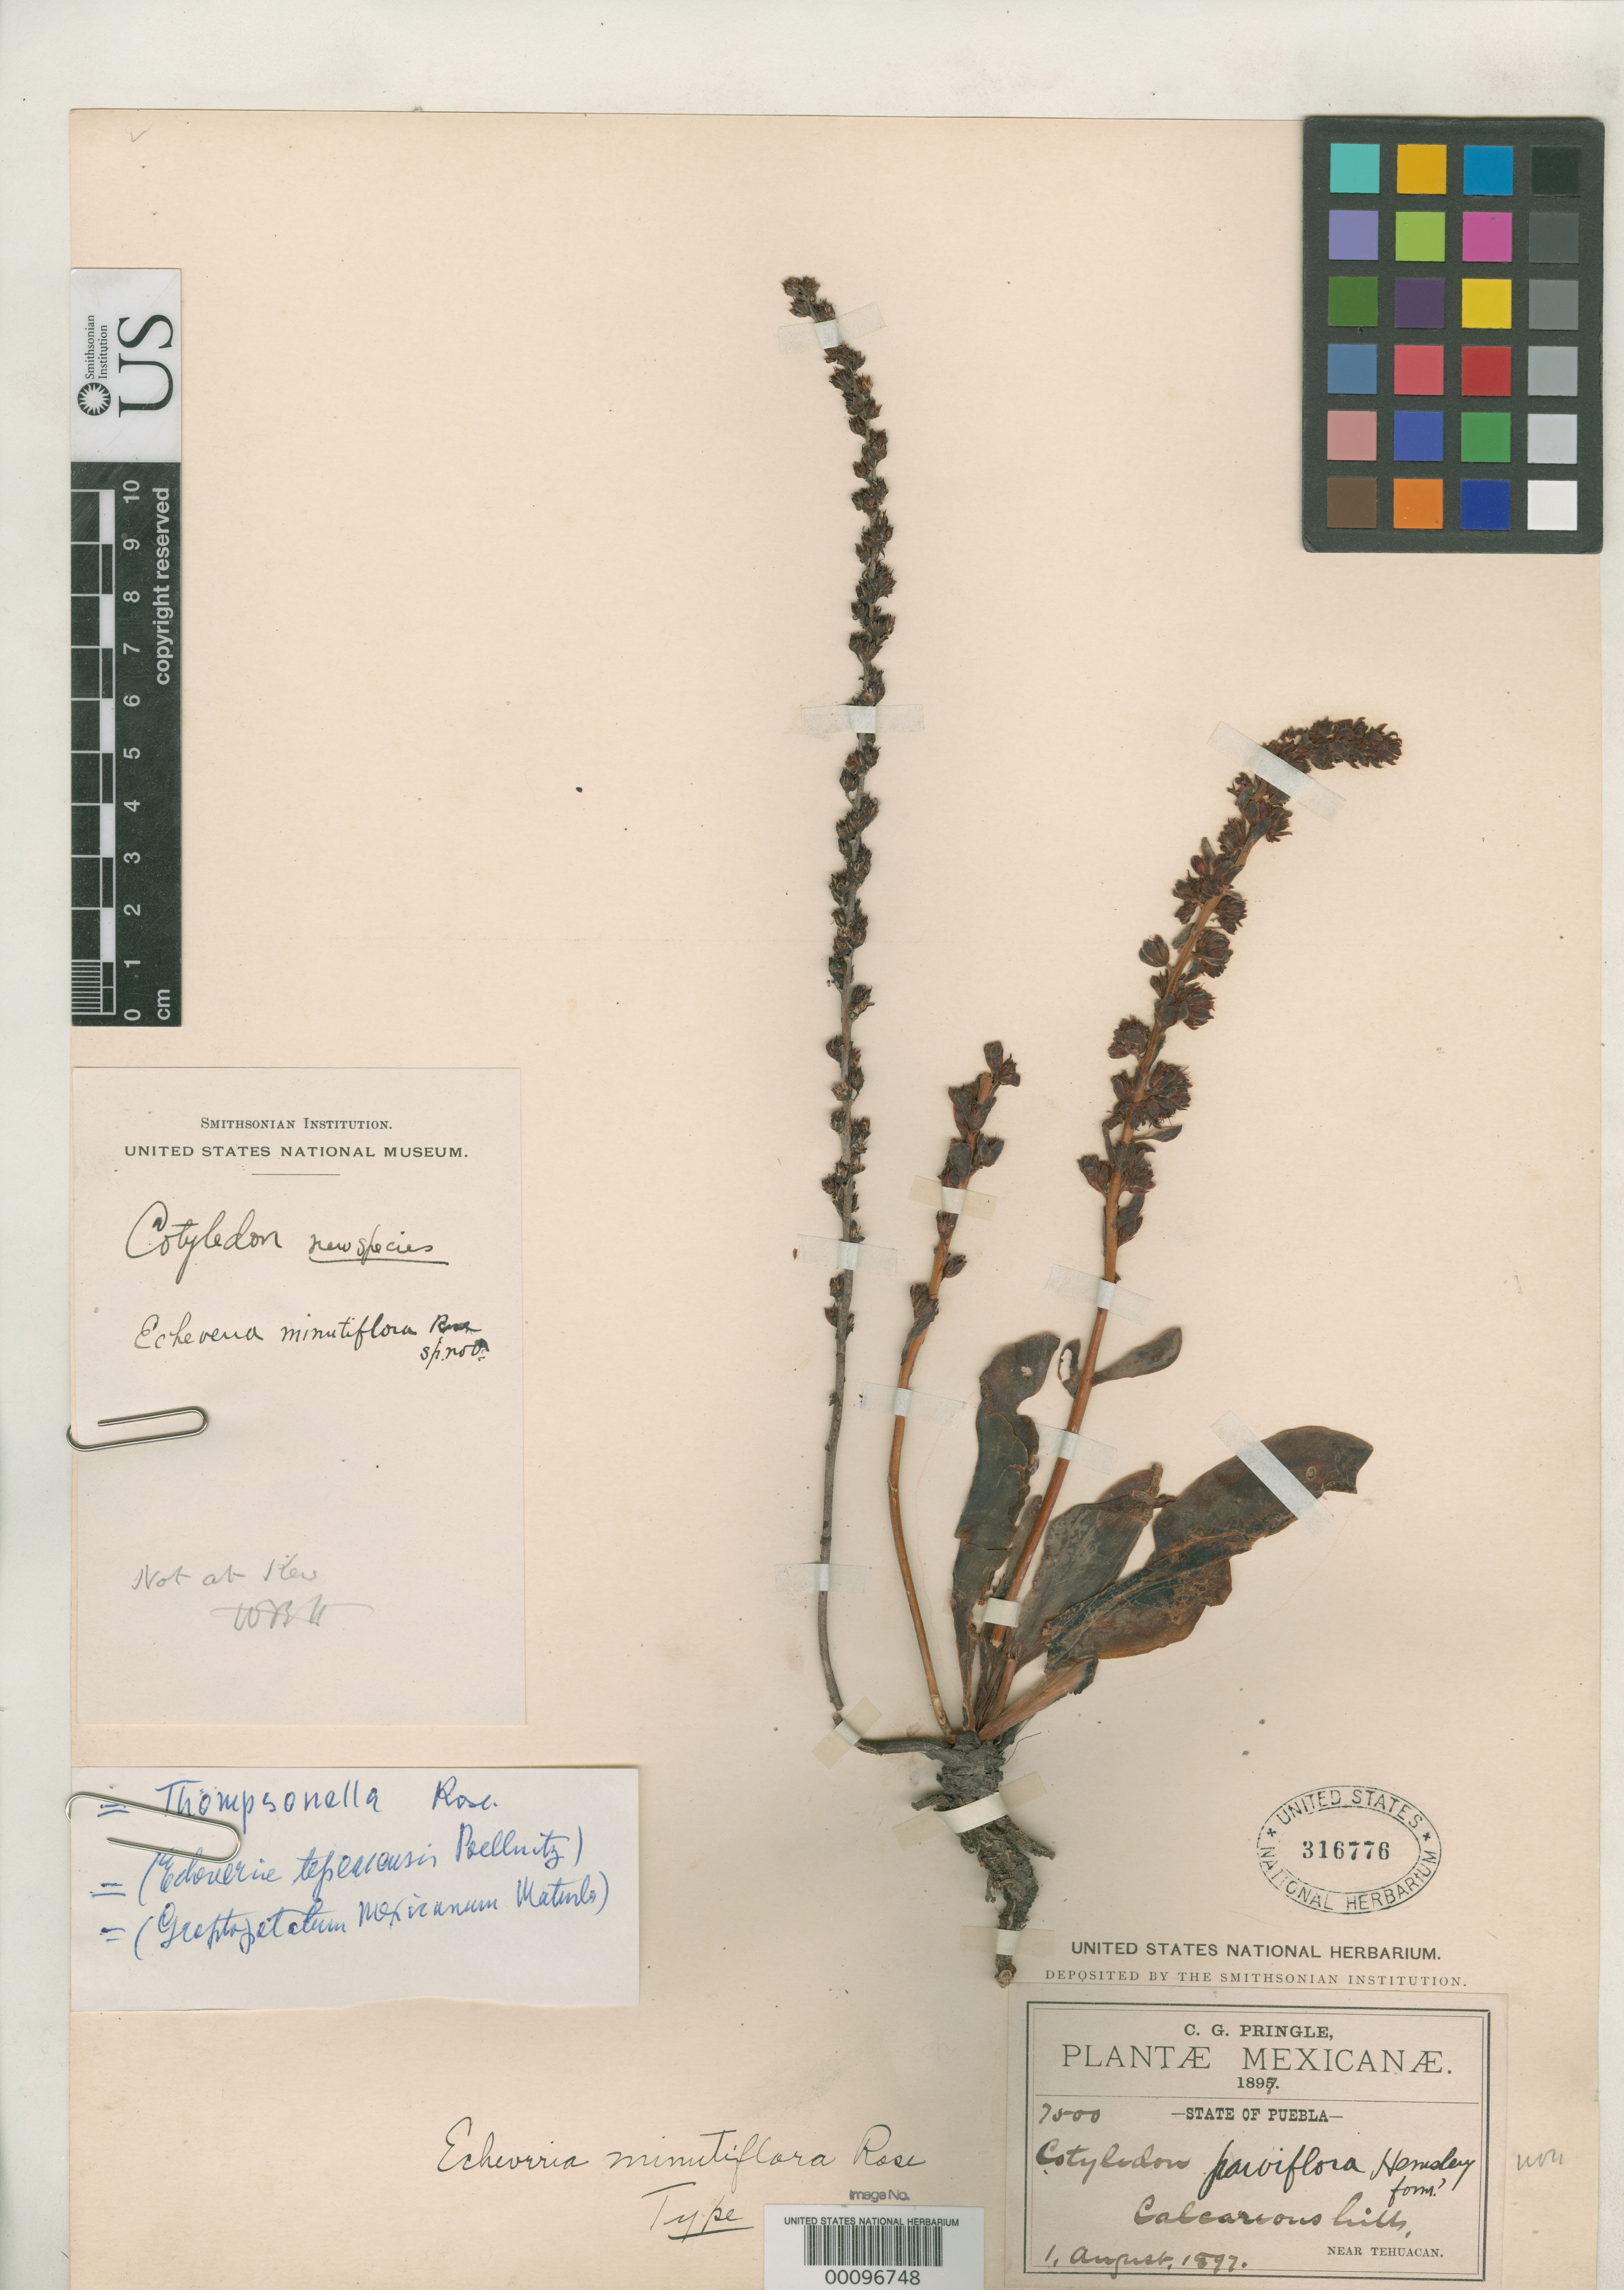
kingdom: Plantae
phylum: Tracheophyta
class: Magnoliopsida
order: Saxifragales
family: Crassulaceae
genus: Echeveria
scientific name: Echeveria minutiflora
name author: Rose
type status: Holotype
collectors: C. G. Pringle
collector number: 7500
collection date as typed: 01 Aug 1897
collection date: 1897-08-01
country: Mexico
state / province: Puebla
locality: Near Tehuacan.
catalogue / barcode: US 316776